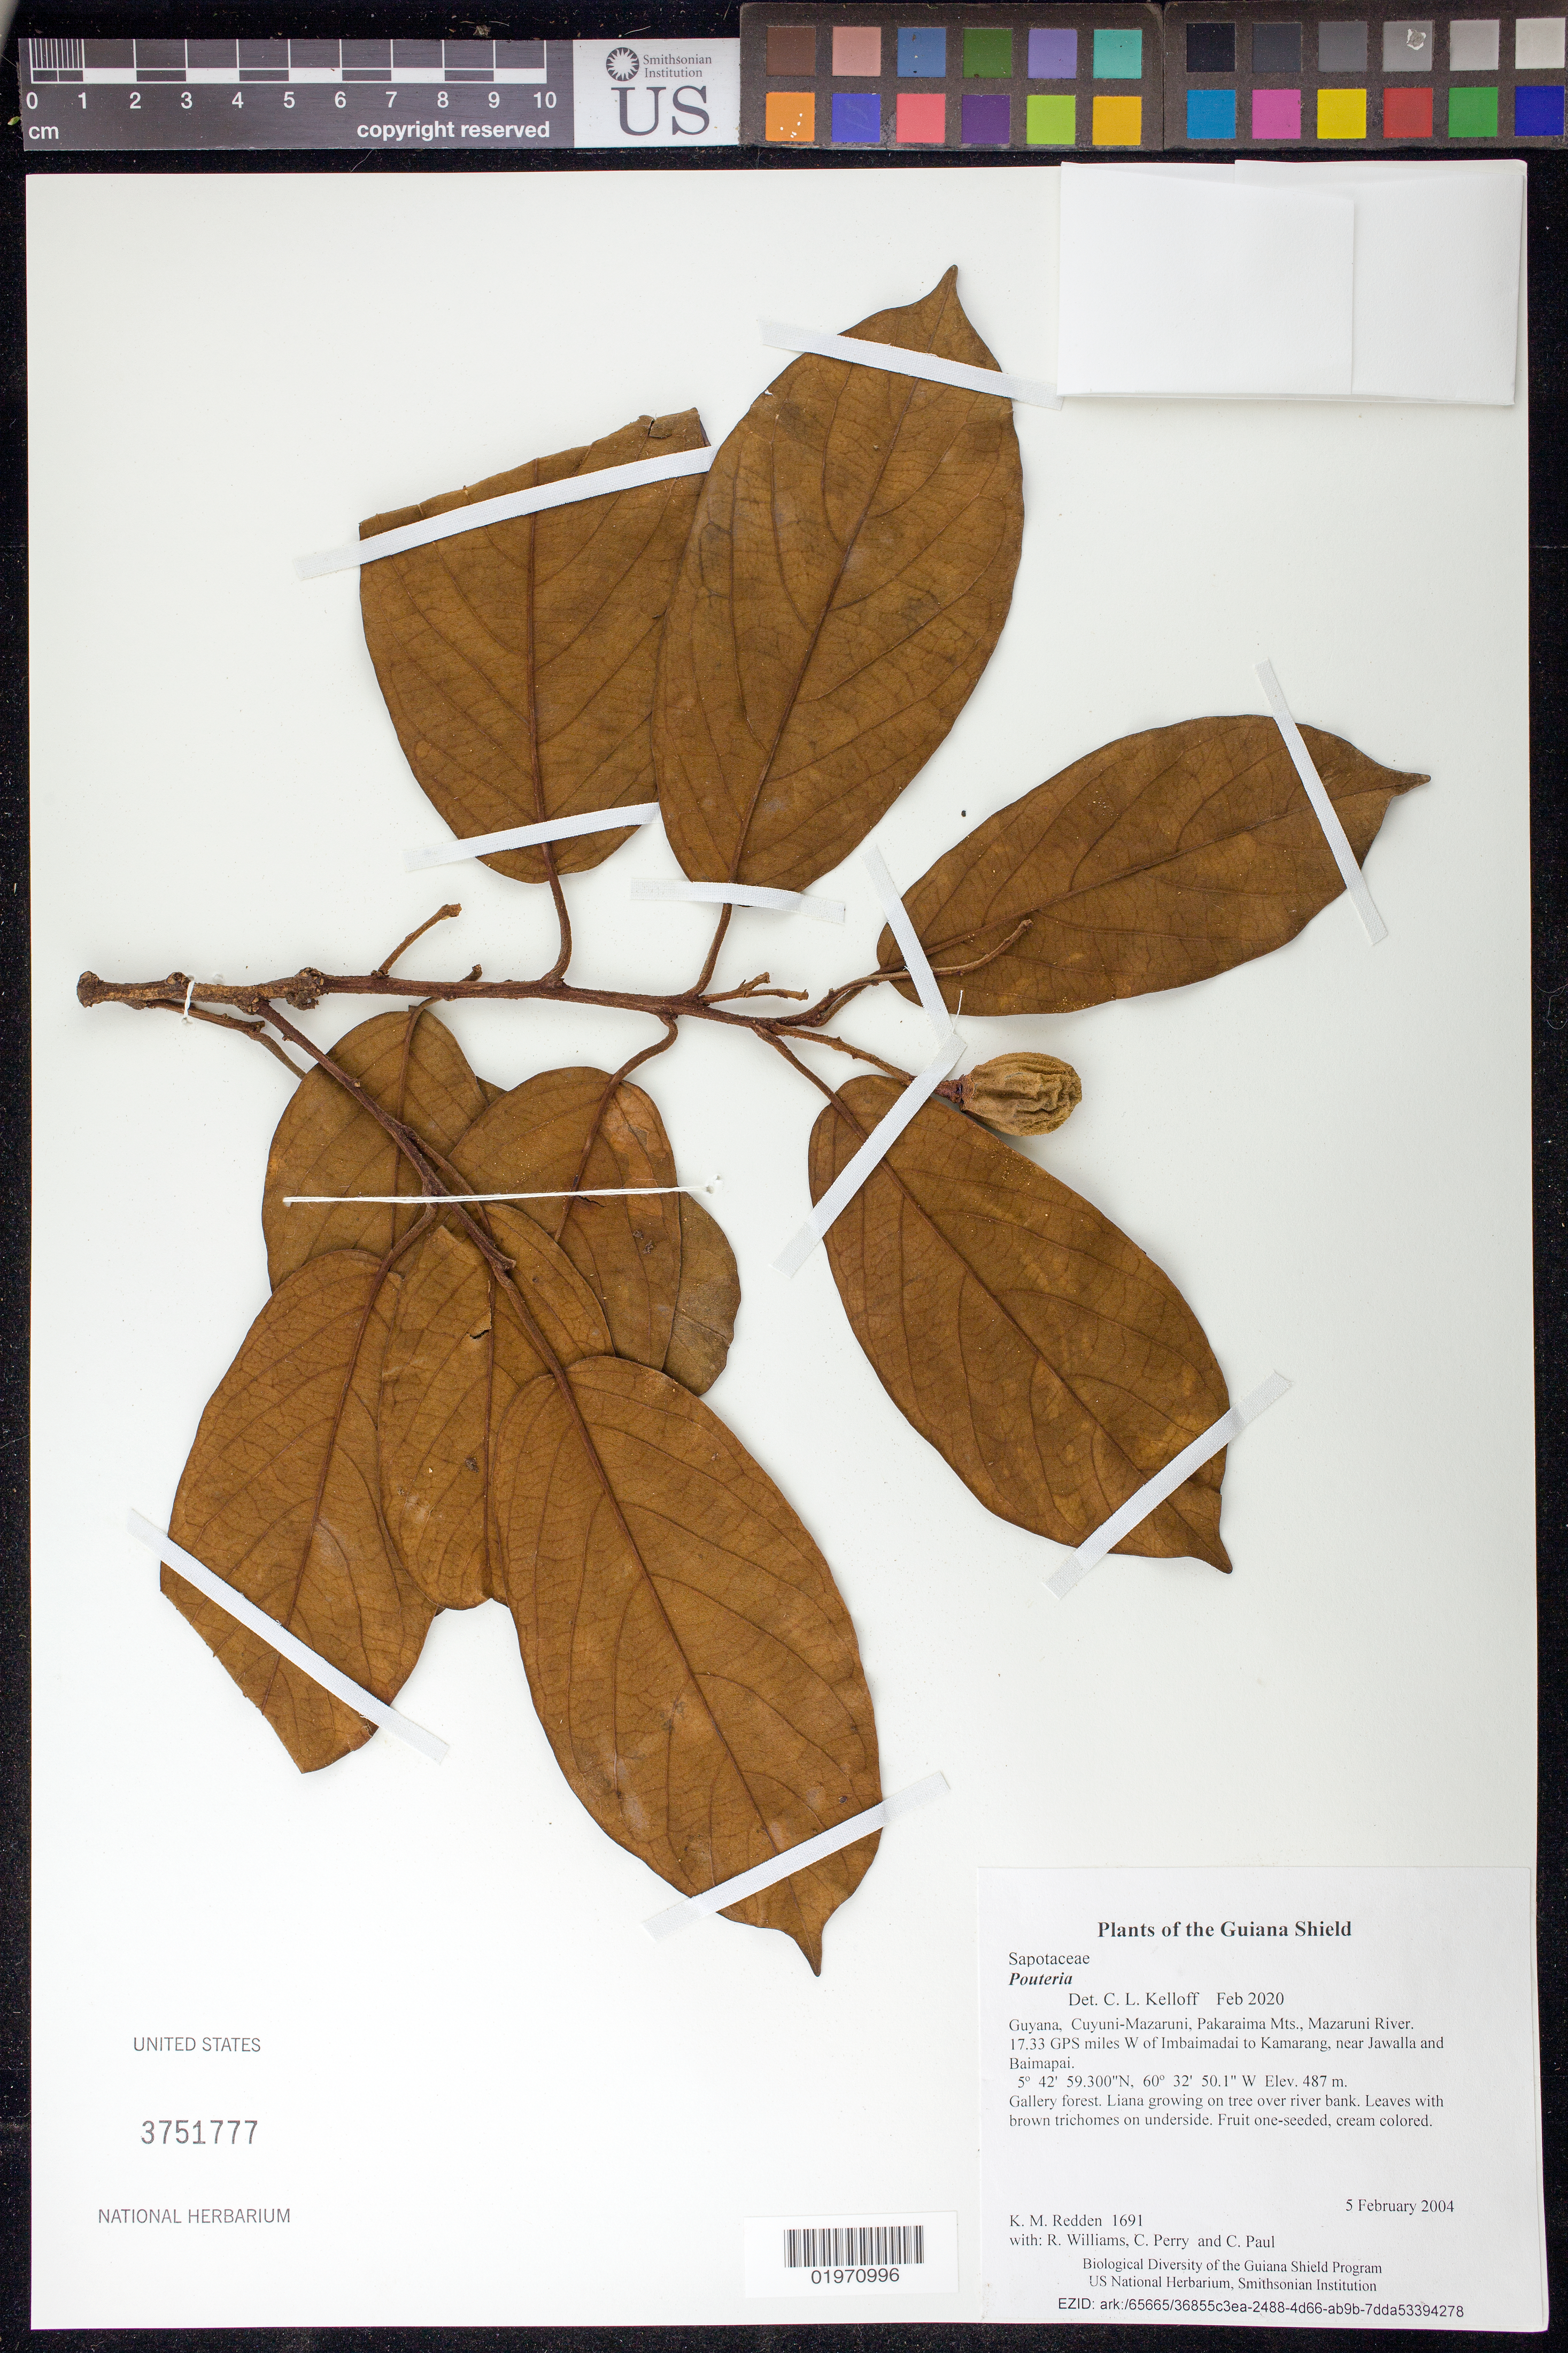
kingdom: Plantae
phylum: Tracheophyta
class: Magnoliopsida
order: Ericales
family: Sapotaceae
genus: Pouteria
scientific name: Pouteria sp.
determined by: Kelloff, C. L.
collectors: K. M. Redden, R. Williams, C. Perry & C. Paul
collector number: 1691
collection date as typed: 5 February 2004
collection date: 2004-02-05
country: Guyana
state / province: Cuyuni-Mazaruni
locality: Pakaraima Mts., Mazaruni River. 17.33 GPS miles W of Imbaimadai to Kamarang, near Jawalla and Baimapai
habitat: Gallery forest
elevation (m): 487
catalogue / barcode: US 3751777